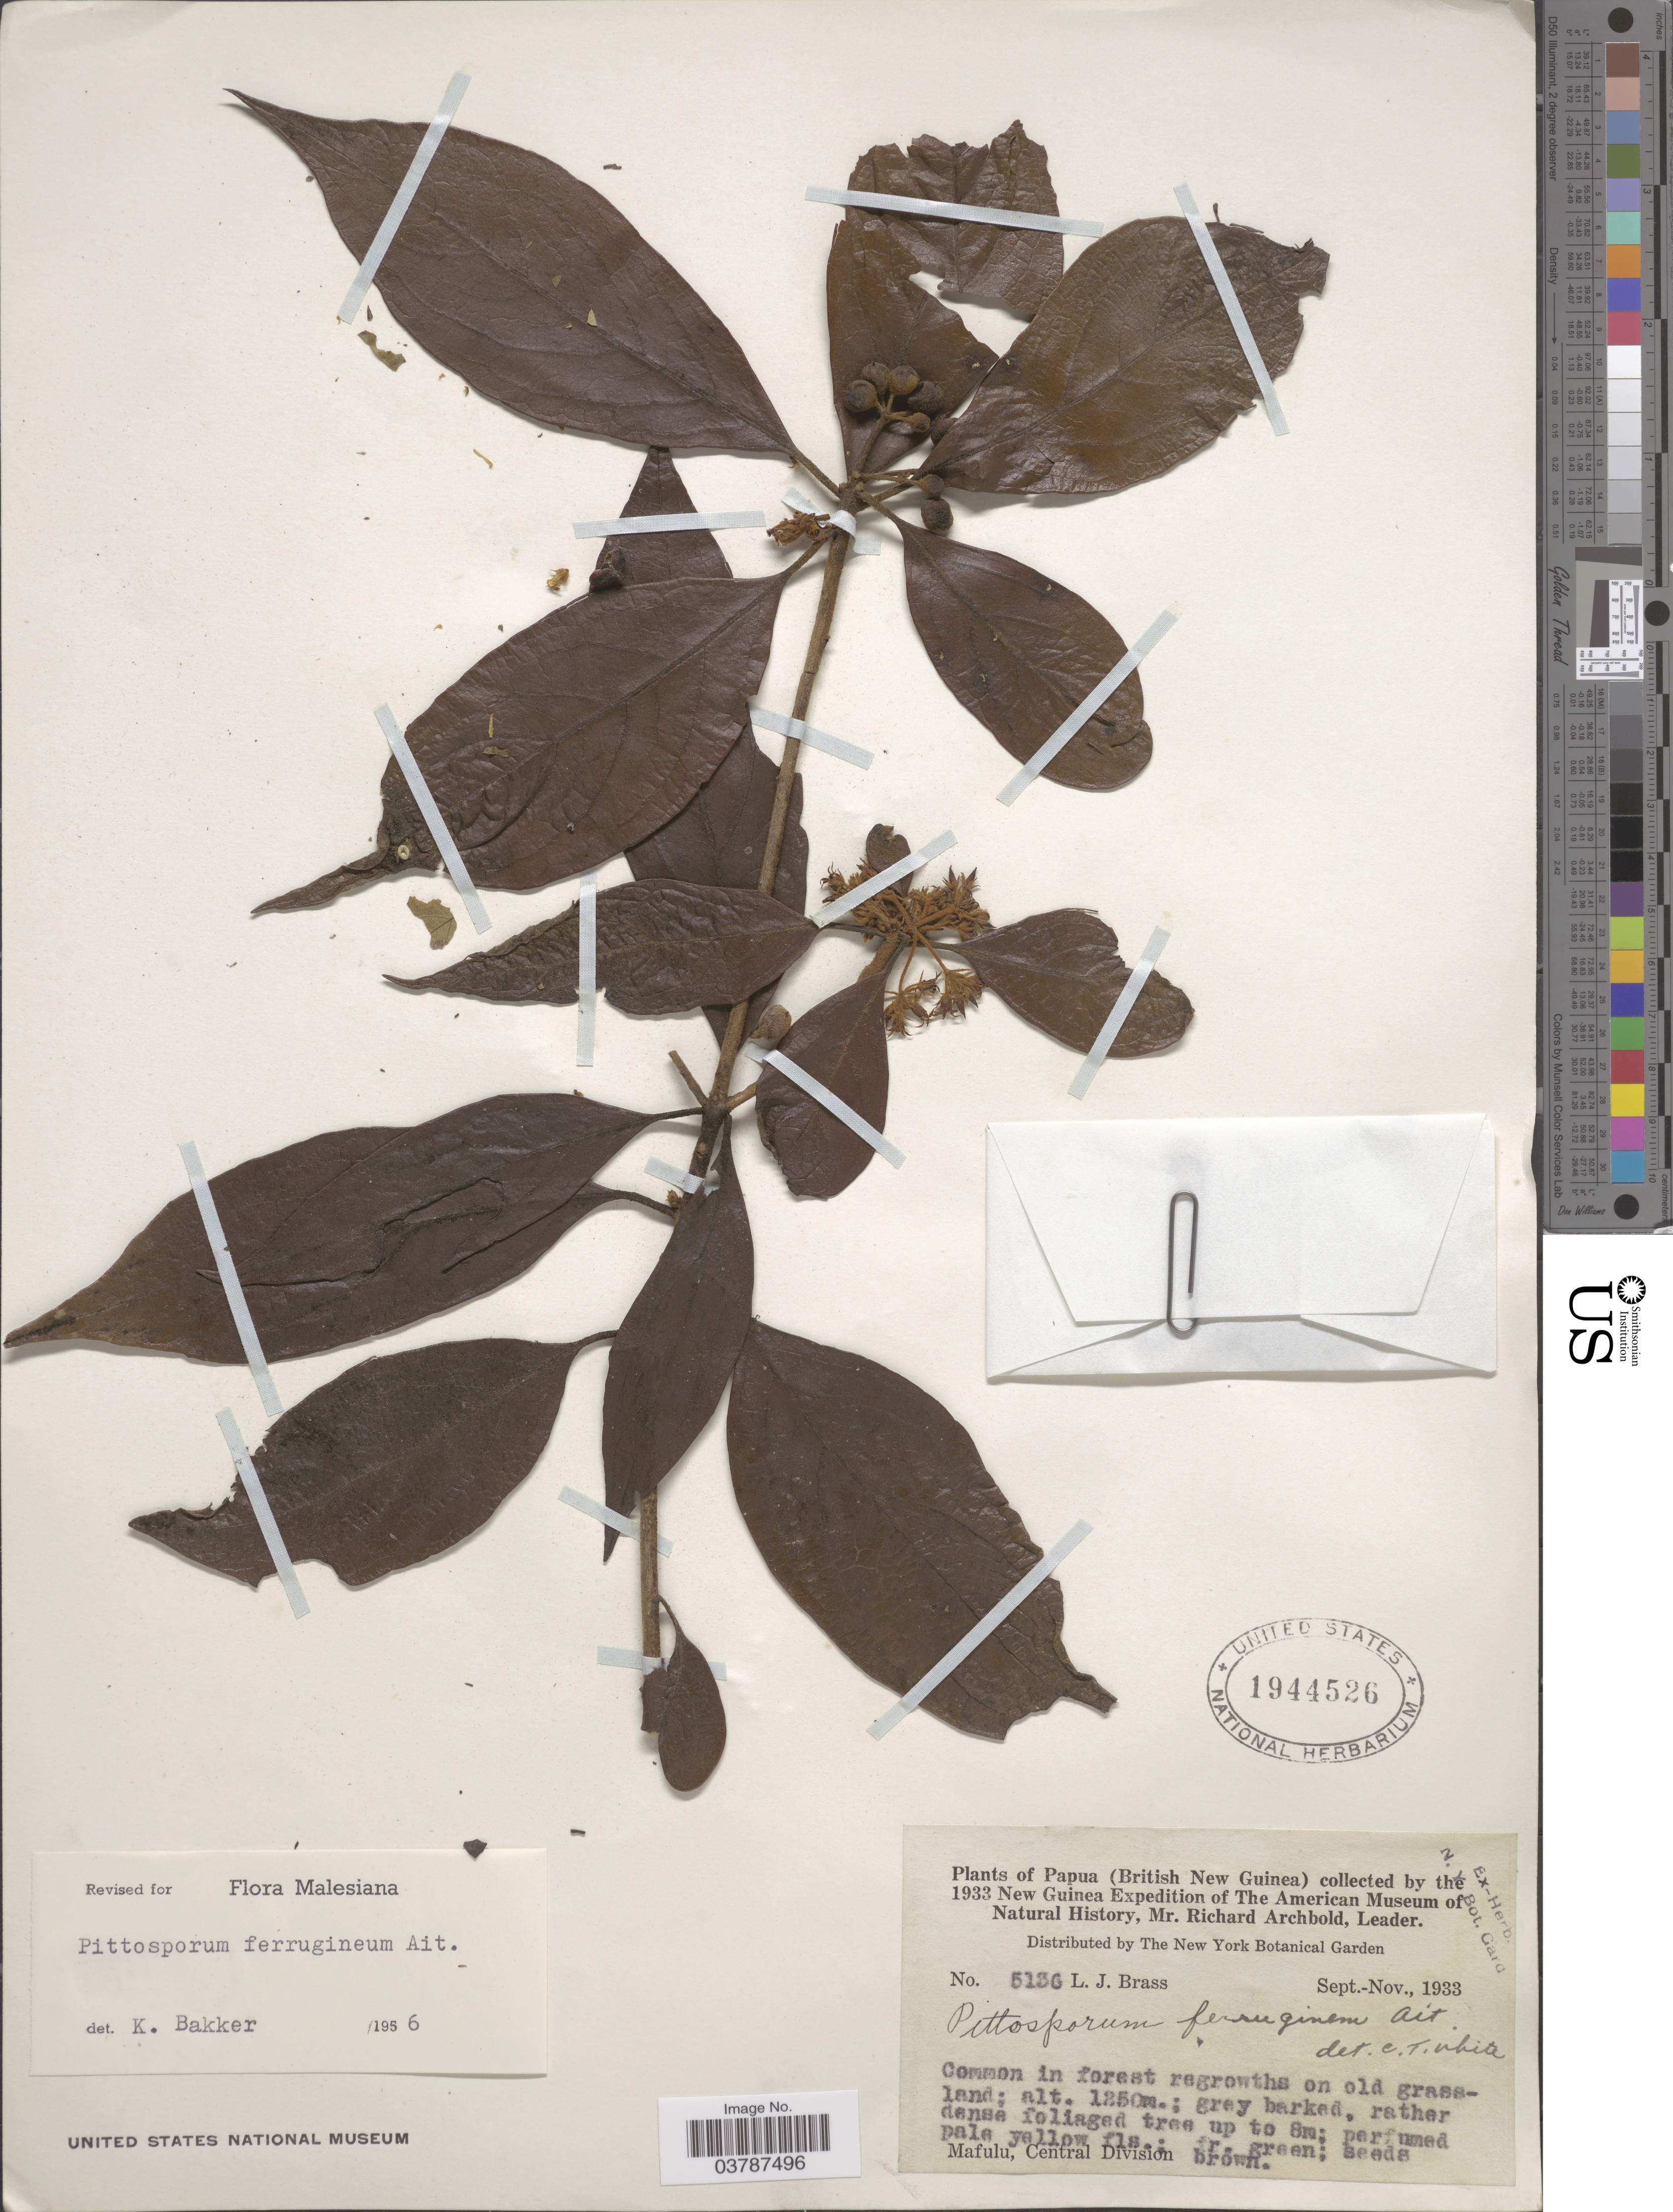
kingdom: Plantae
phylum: Tracheophyta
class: Magnoliopsida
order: Apiales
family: Pittosporaceae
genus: Pittosporum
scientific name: Pittosporum ferrugineum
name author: Dryand. ex Aiton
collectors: L. J. Brass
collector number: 5136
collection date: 1933-09/1933-11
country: Papua New Guinea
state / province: Central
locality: Papua (British New Guinea). Mafulu, Central Division.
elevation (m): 1250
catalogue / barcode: US 1944526